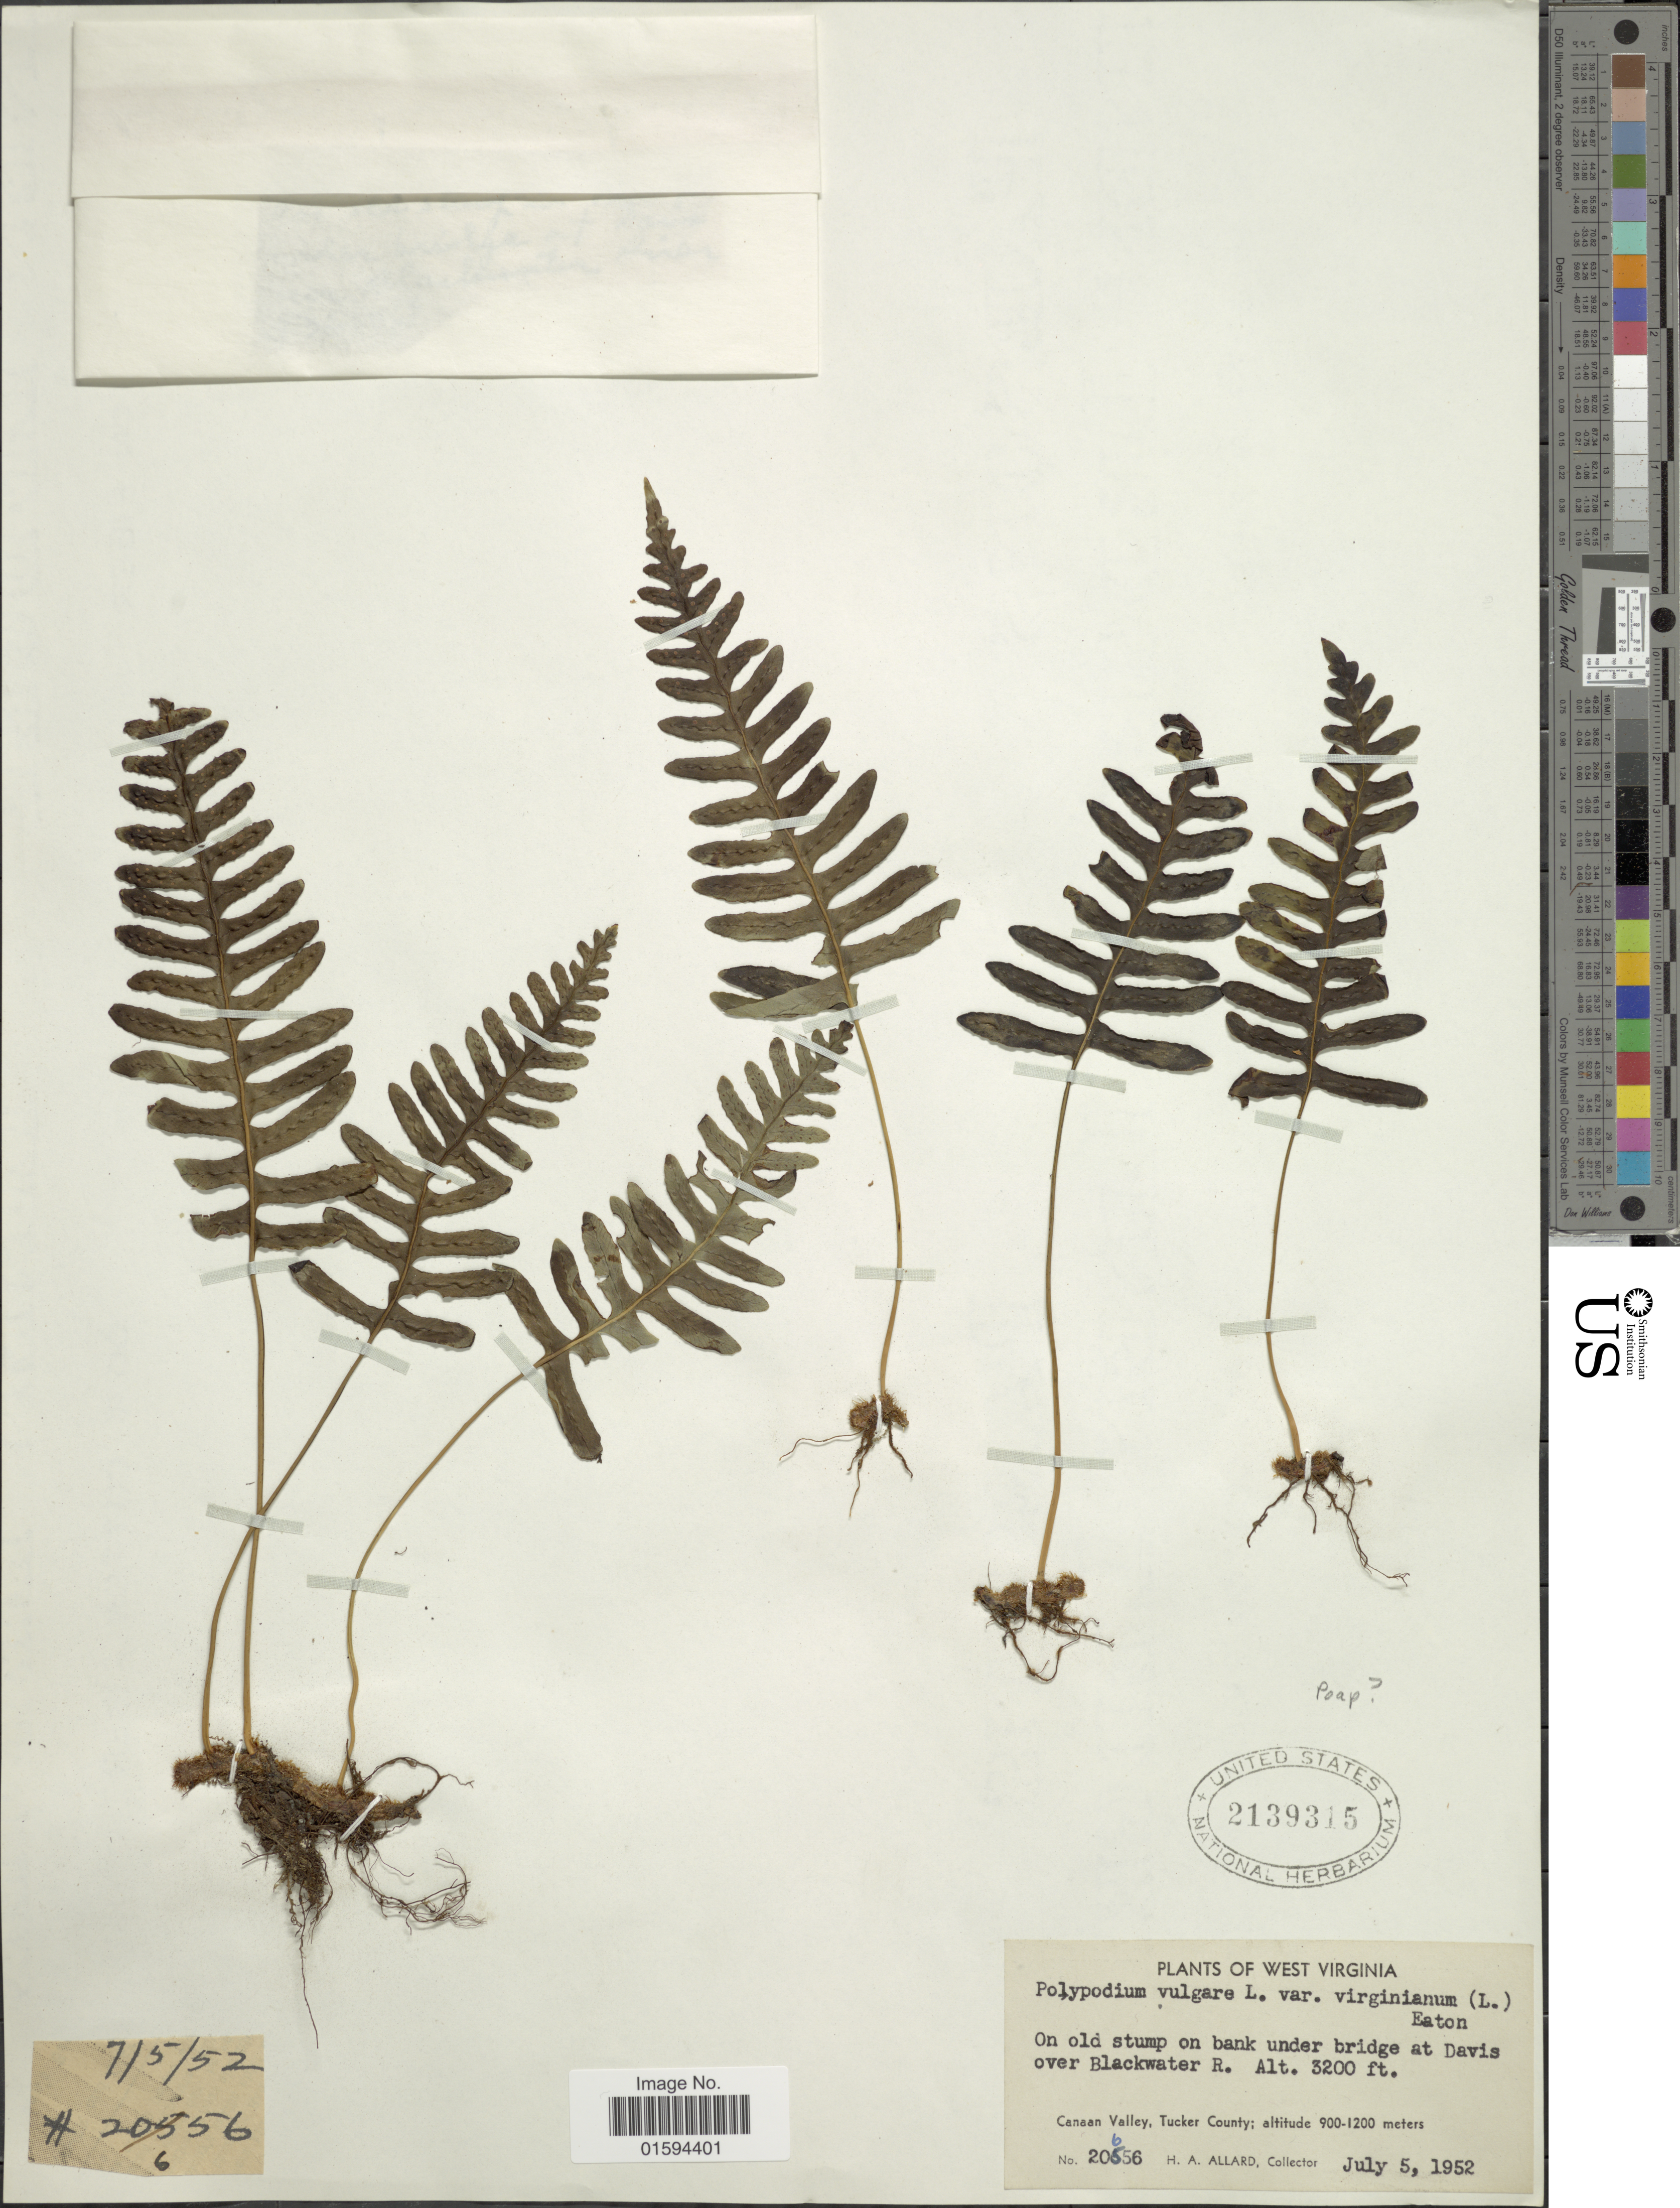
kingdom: Plantae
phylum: Tracheophyta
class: Polypodiopsida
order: Polypodiales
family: Polypodiaceae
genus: Polypodium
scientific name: Polypodium appalachianum x P. virginianum L.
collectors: H. A. Allard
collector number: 20656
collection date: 1952-07-05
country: United States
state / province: West Virginia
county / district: Tucker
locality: On bank under bridge at Davis over Blackwater R., Canaan Valley, Tucker County.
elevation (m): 975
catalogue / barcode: US 2139315